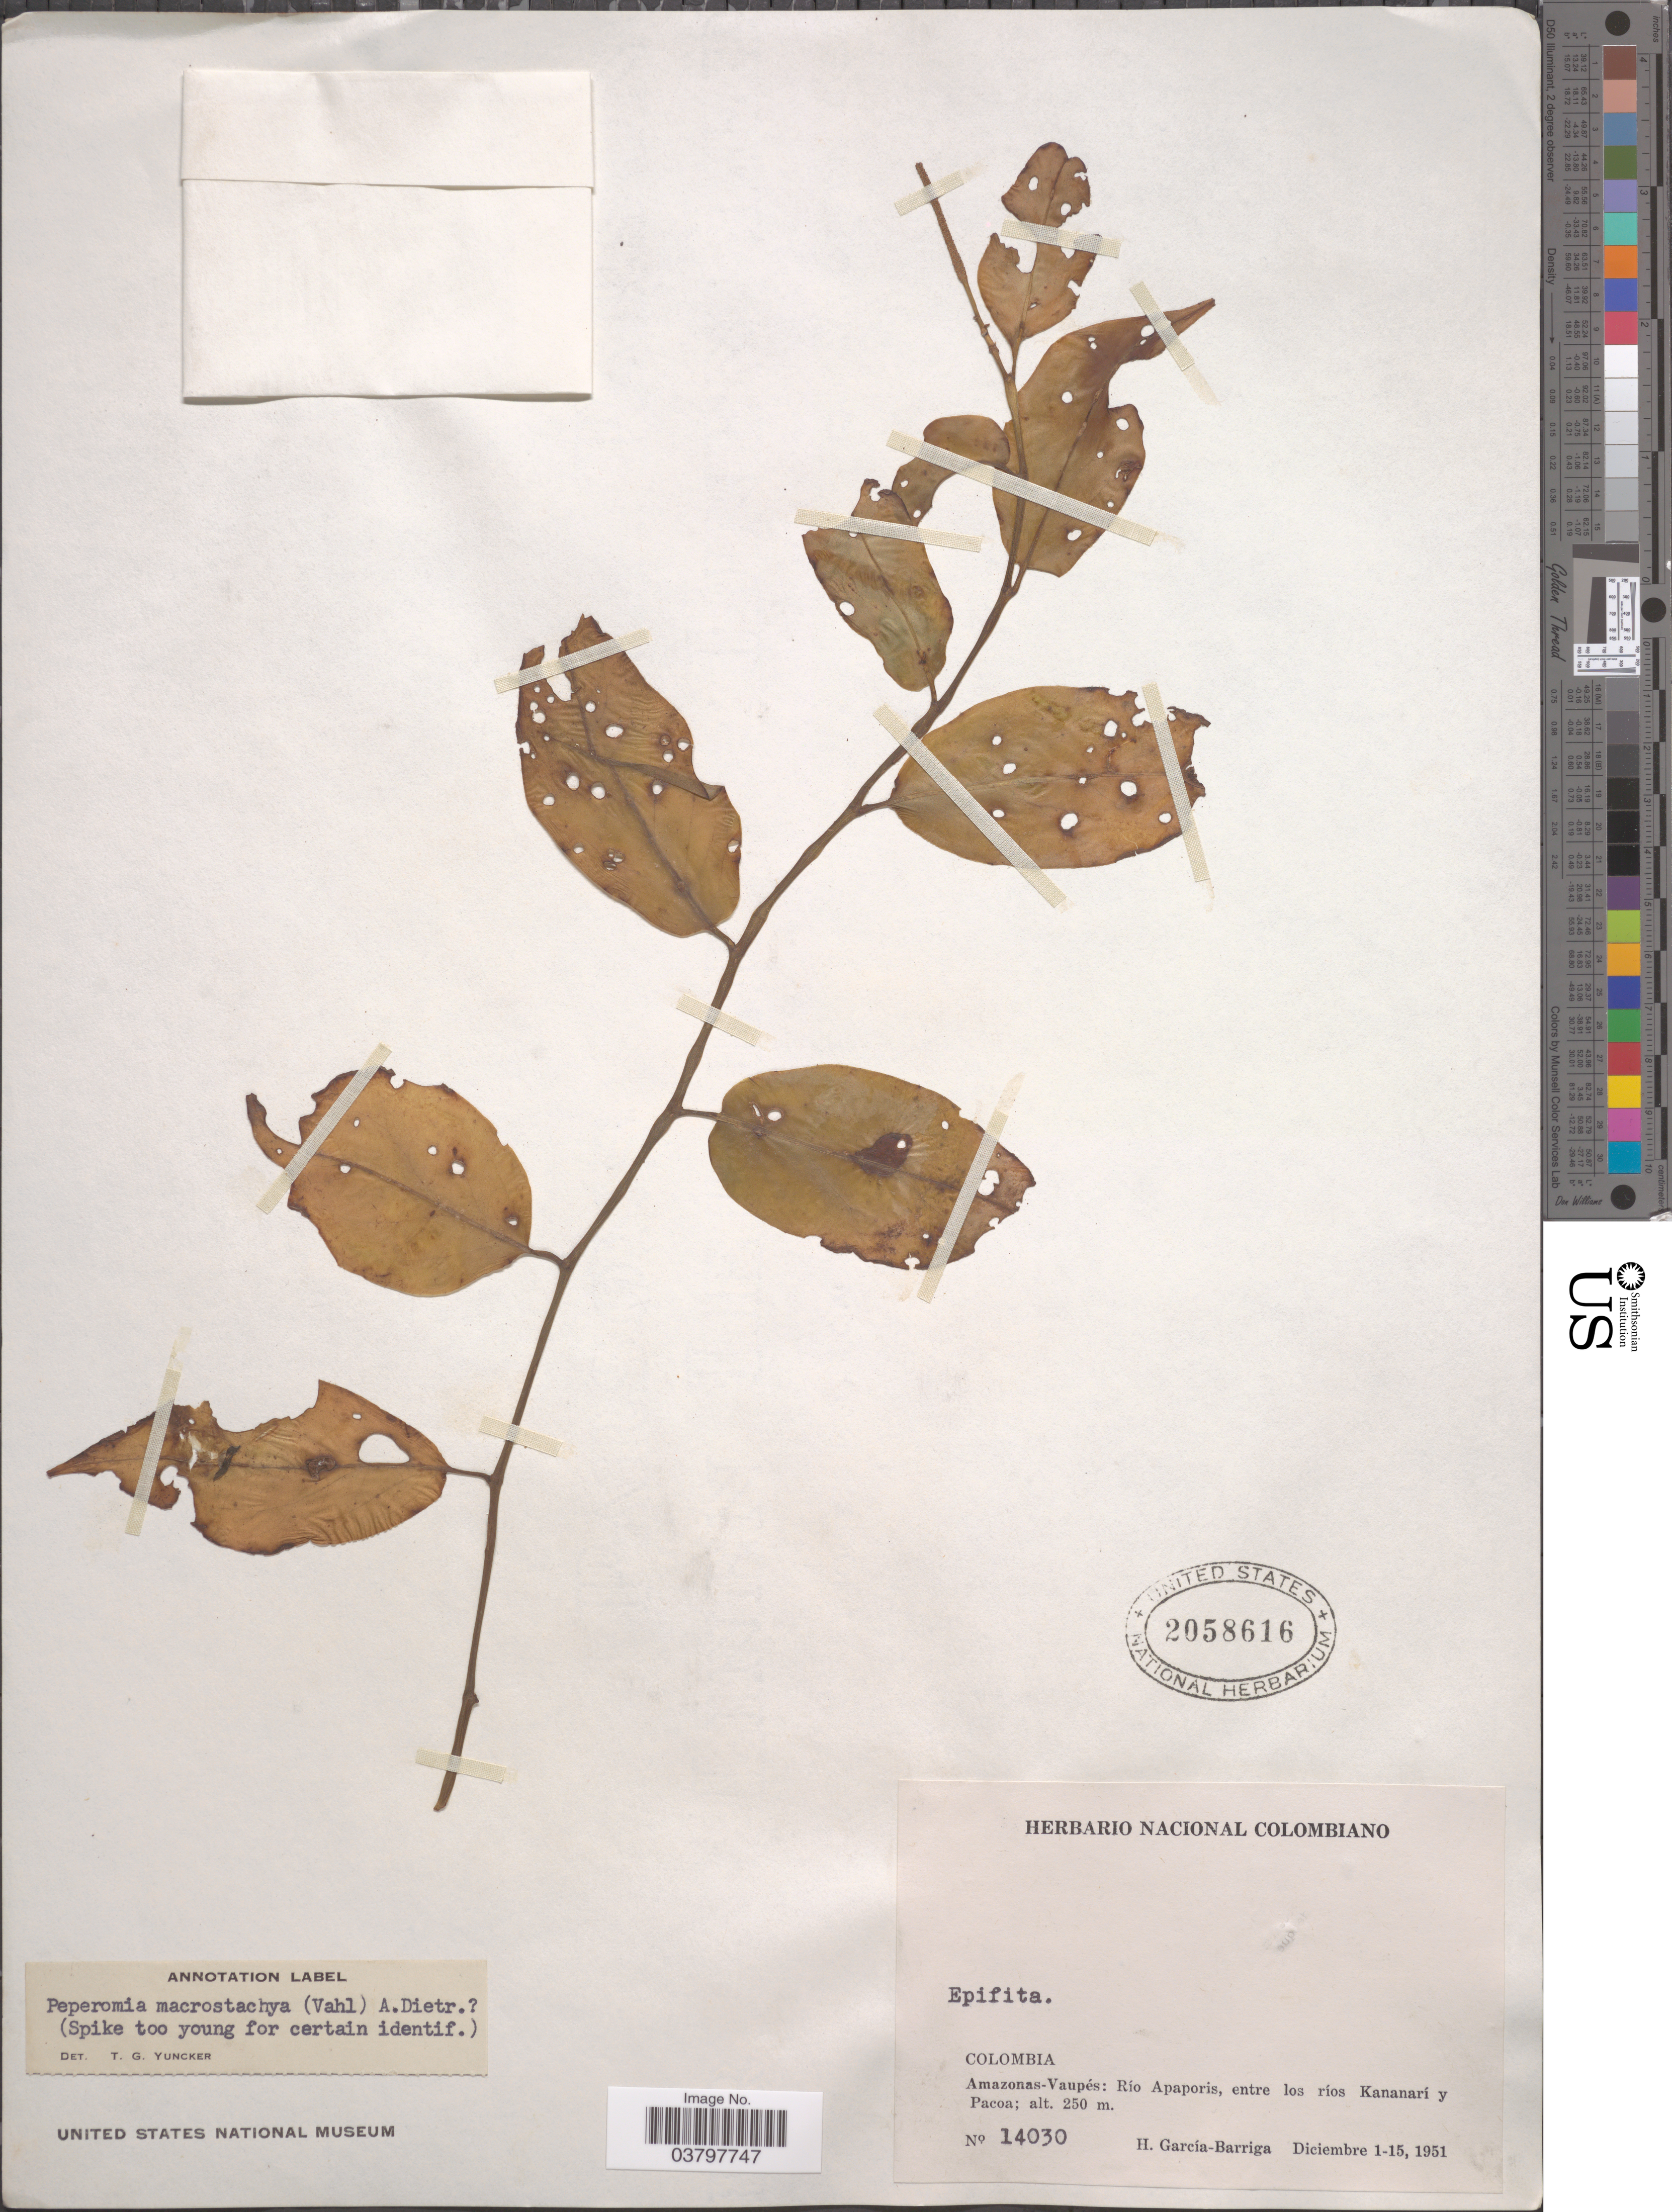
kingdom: Plantae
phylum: Tracheophyta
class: Magnoliopsida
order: Piperales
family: Piperaceae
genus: Peperomia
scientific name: Peperomia macrostachya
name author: (Vahl) A. Dietr.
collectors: H. García Barriga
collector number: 14030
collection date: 1951-12-01/1951-12-15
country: Colombia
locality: Amazonas-Vaupés: Río Apaporis, entre los ríos Kananarí y Pacoa.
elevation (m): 250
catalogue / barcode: US 2058616